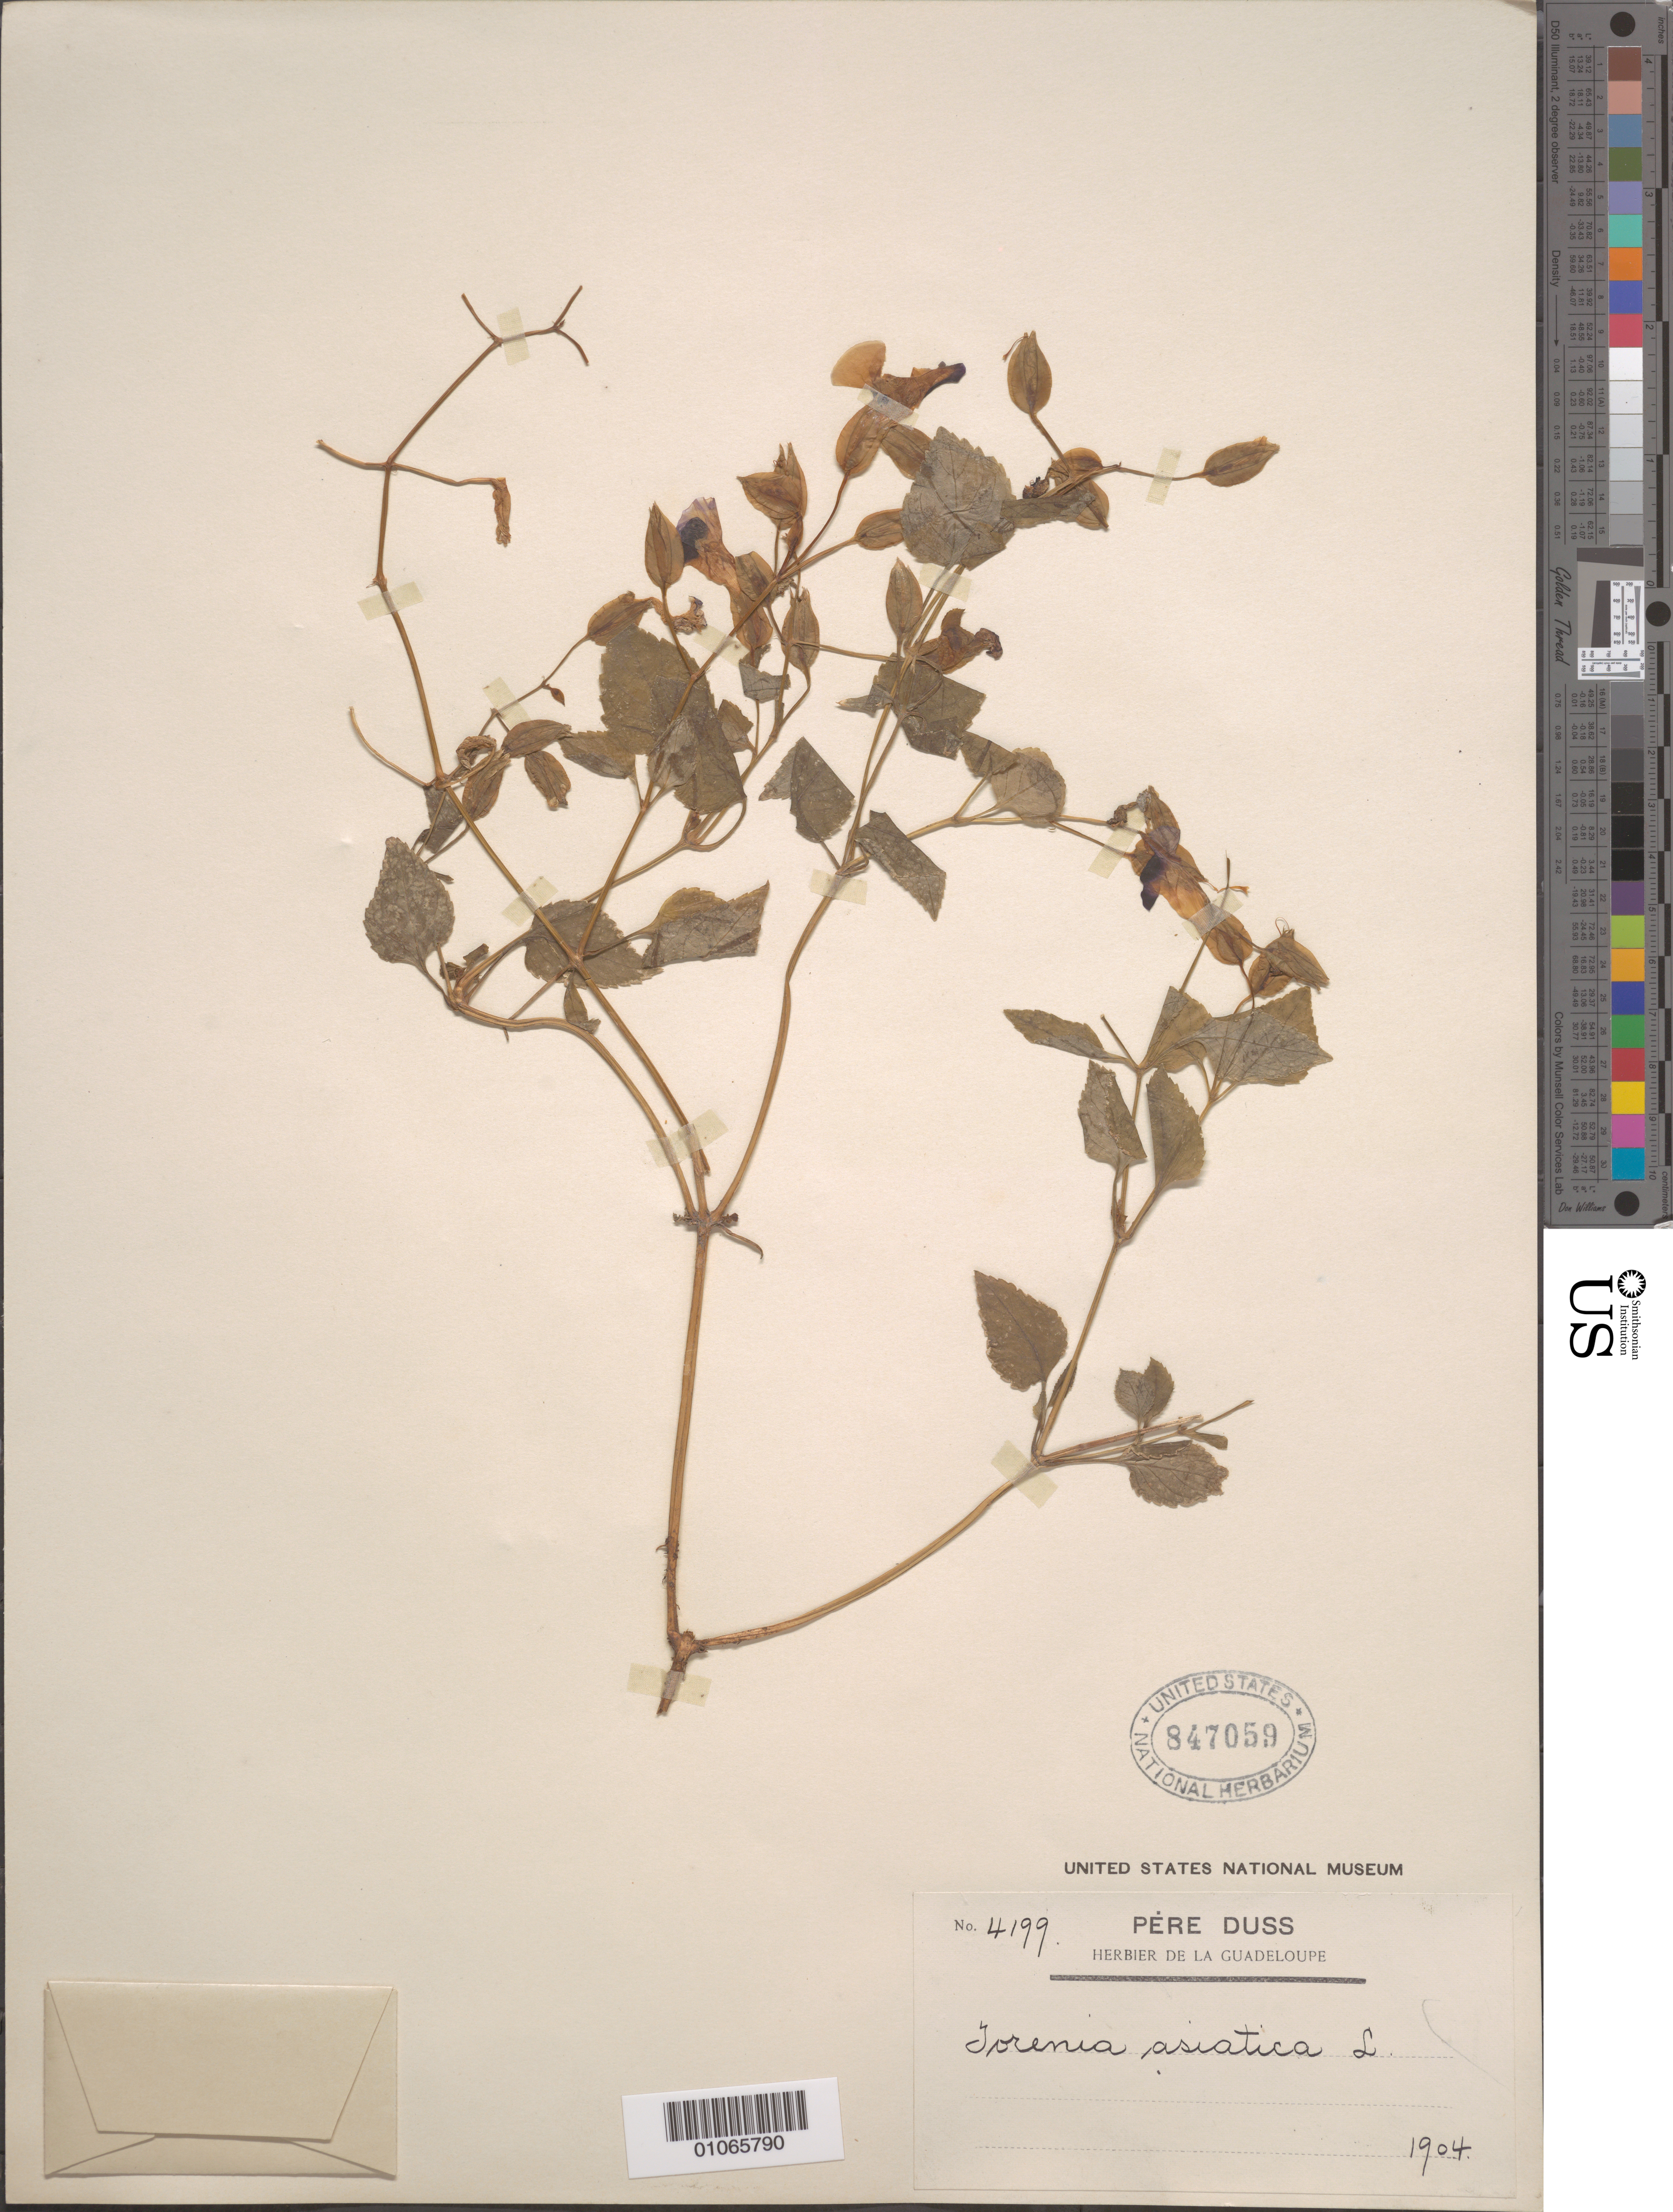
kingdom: Plantae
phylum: Tracheophyta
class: Magnoliopsida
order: Lamiales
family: Linderniaceae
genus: Torenia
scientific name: Torenia fournieri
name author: Linden ex E. Fourn.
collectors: Père Duss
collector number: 4199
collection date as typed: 01 Jan 1904 to 31 Dec 1904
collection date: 1904-01-01/1904-12-31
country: Guadeloupe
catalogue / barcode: US 847059